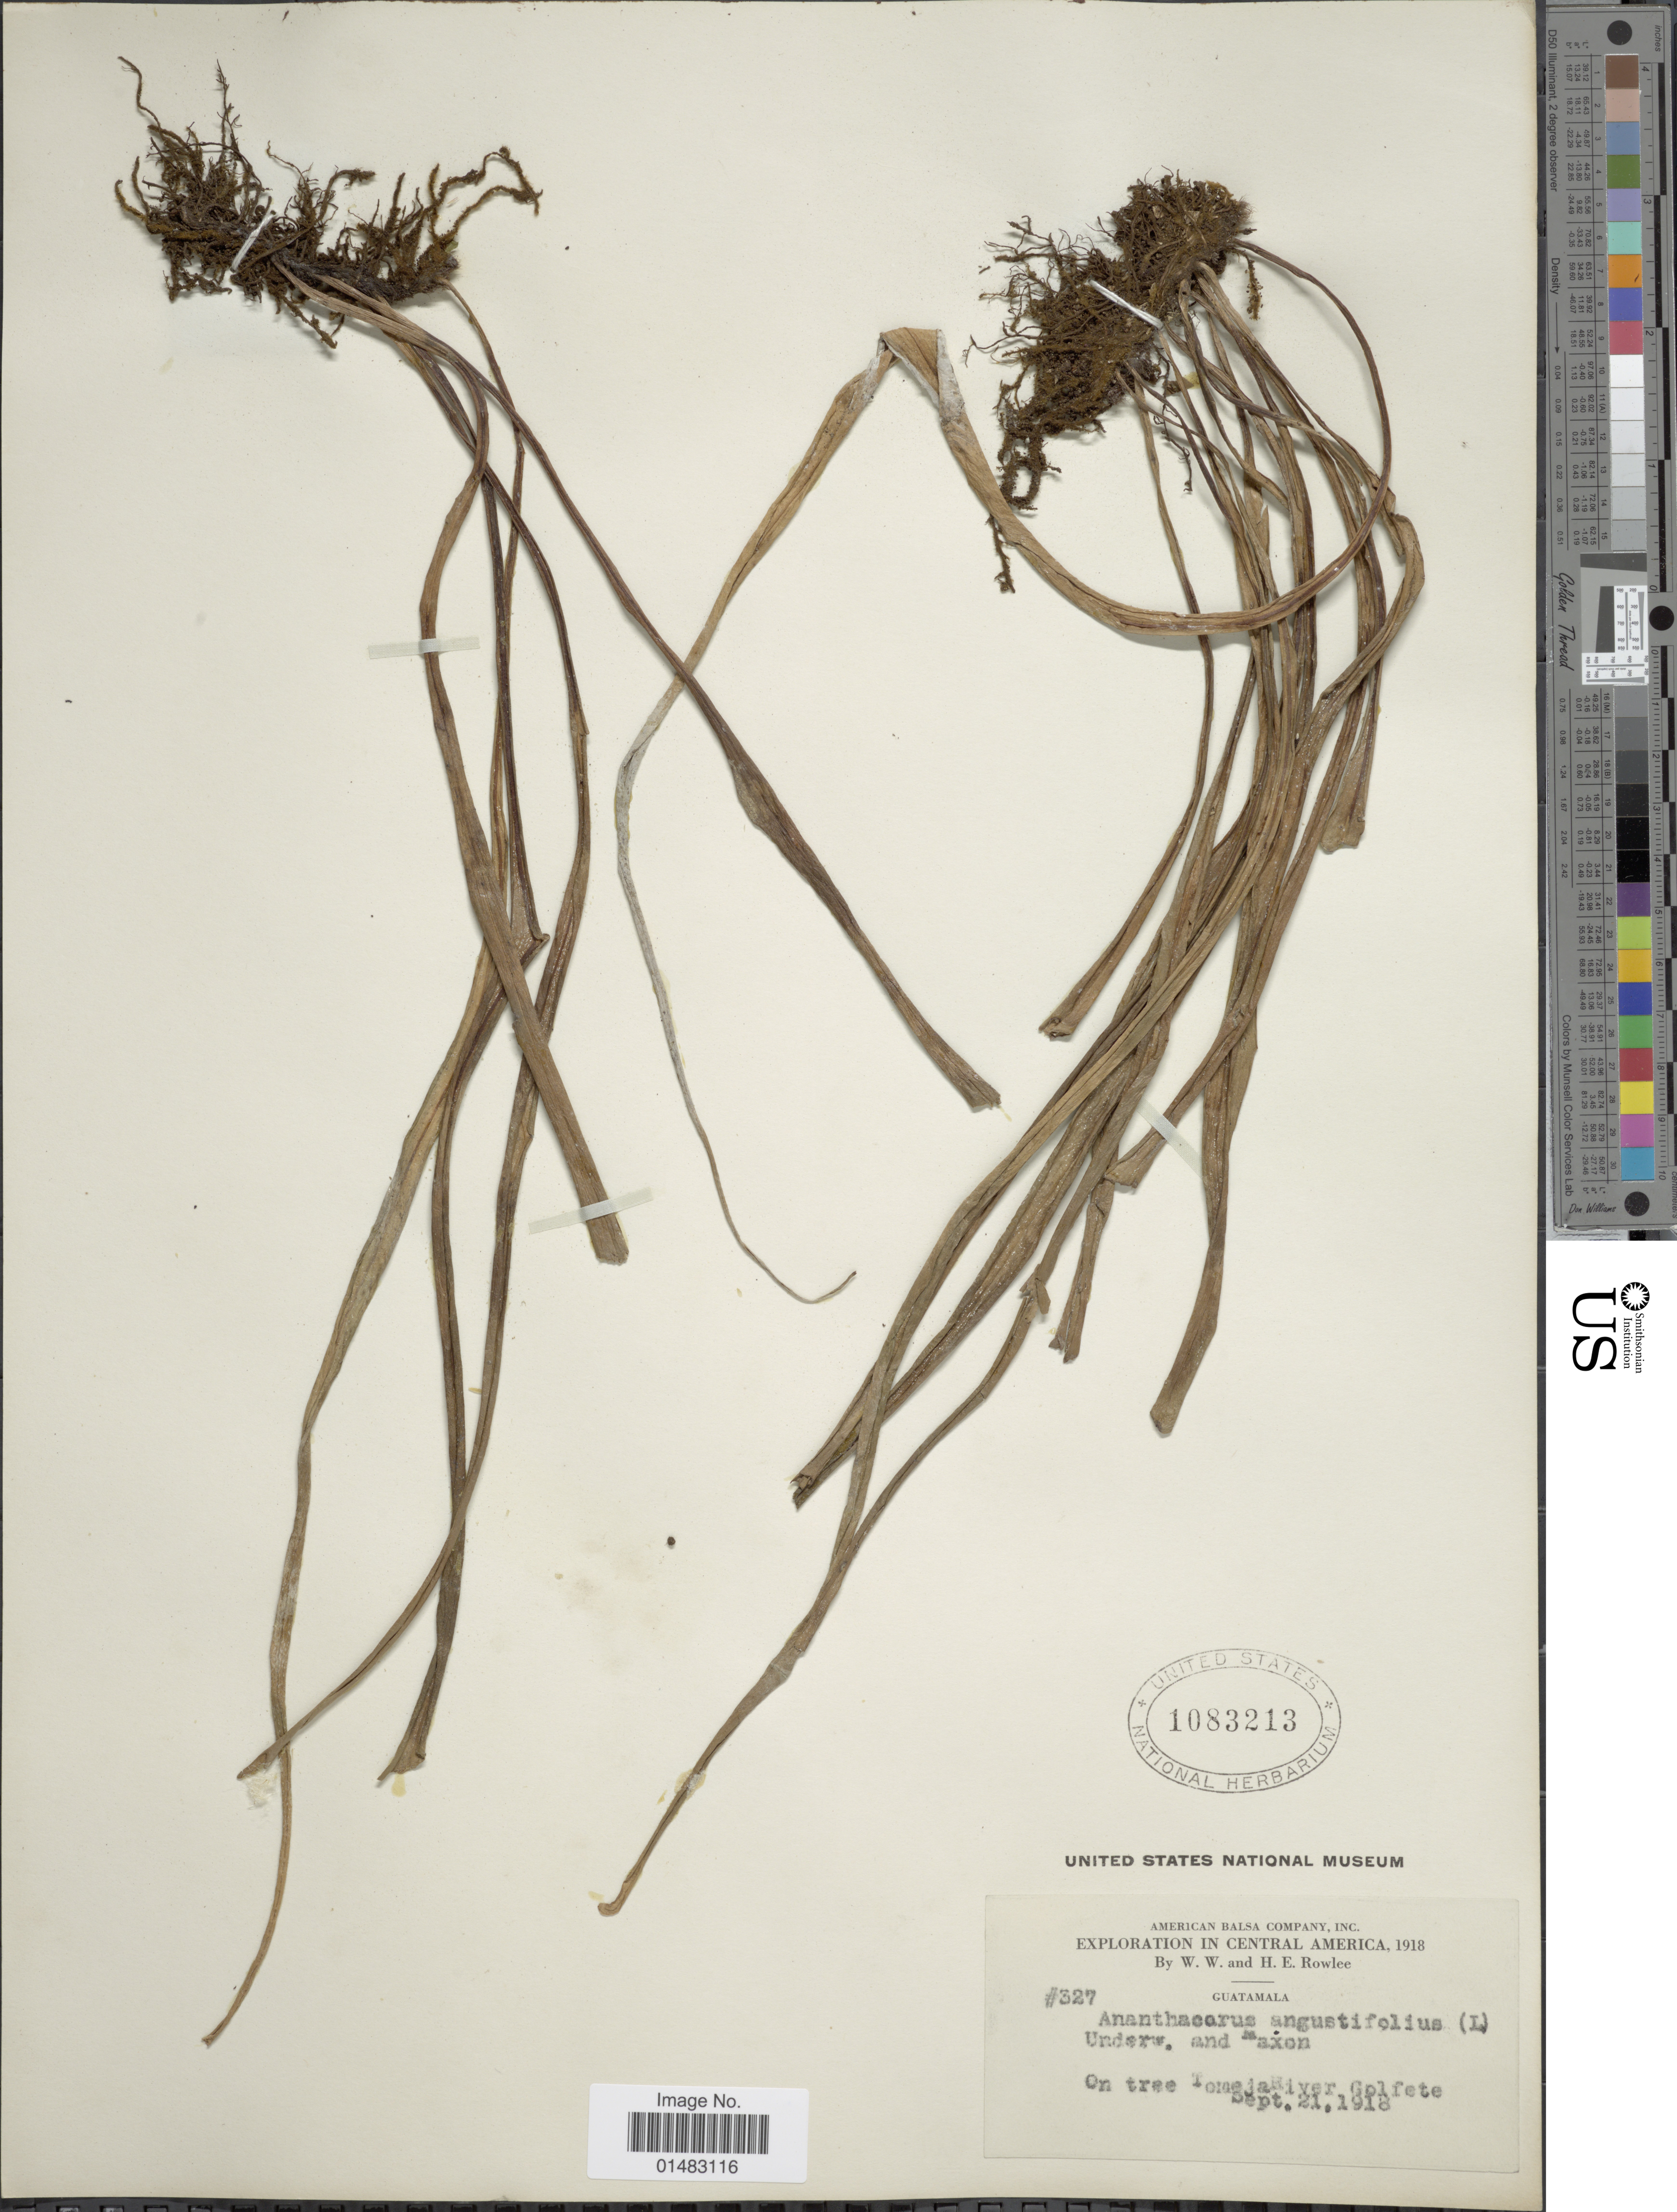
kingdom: Plantae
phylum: Tracheophyta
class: Polypodiopsida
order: Polypodiales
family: Pteridaceae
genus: Ananthacorus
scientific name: Ananthacorus angustifolius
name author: (Sw.) Underw. & Maxon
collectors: W. W. Rowlee & H. E. Rowlee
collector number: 327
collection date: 1918-09-21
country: Guatemala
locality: On tree Tomeja River Golfete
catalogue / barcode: US 1083213